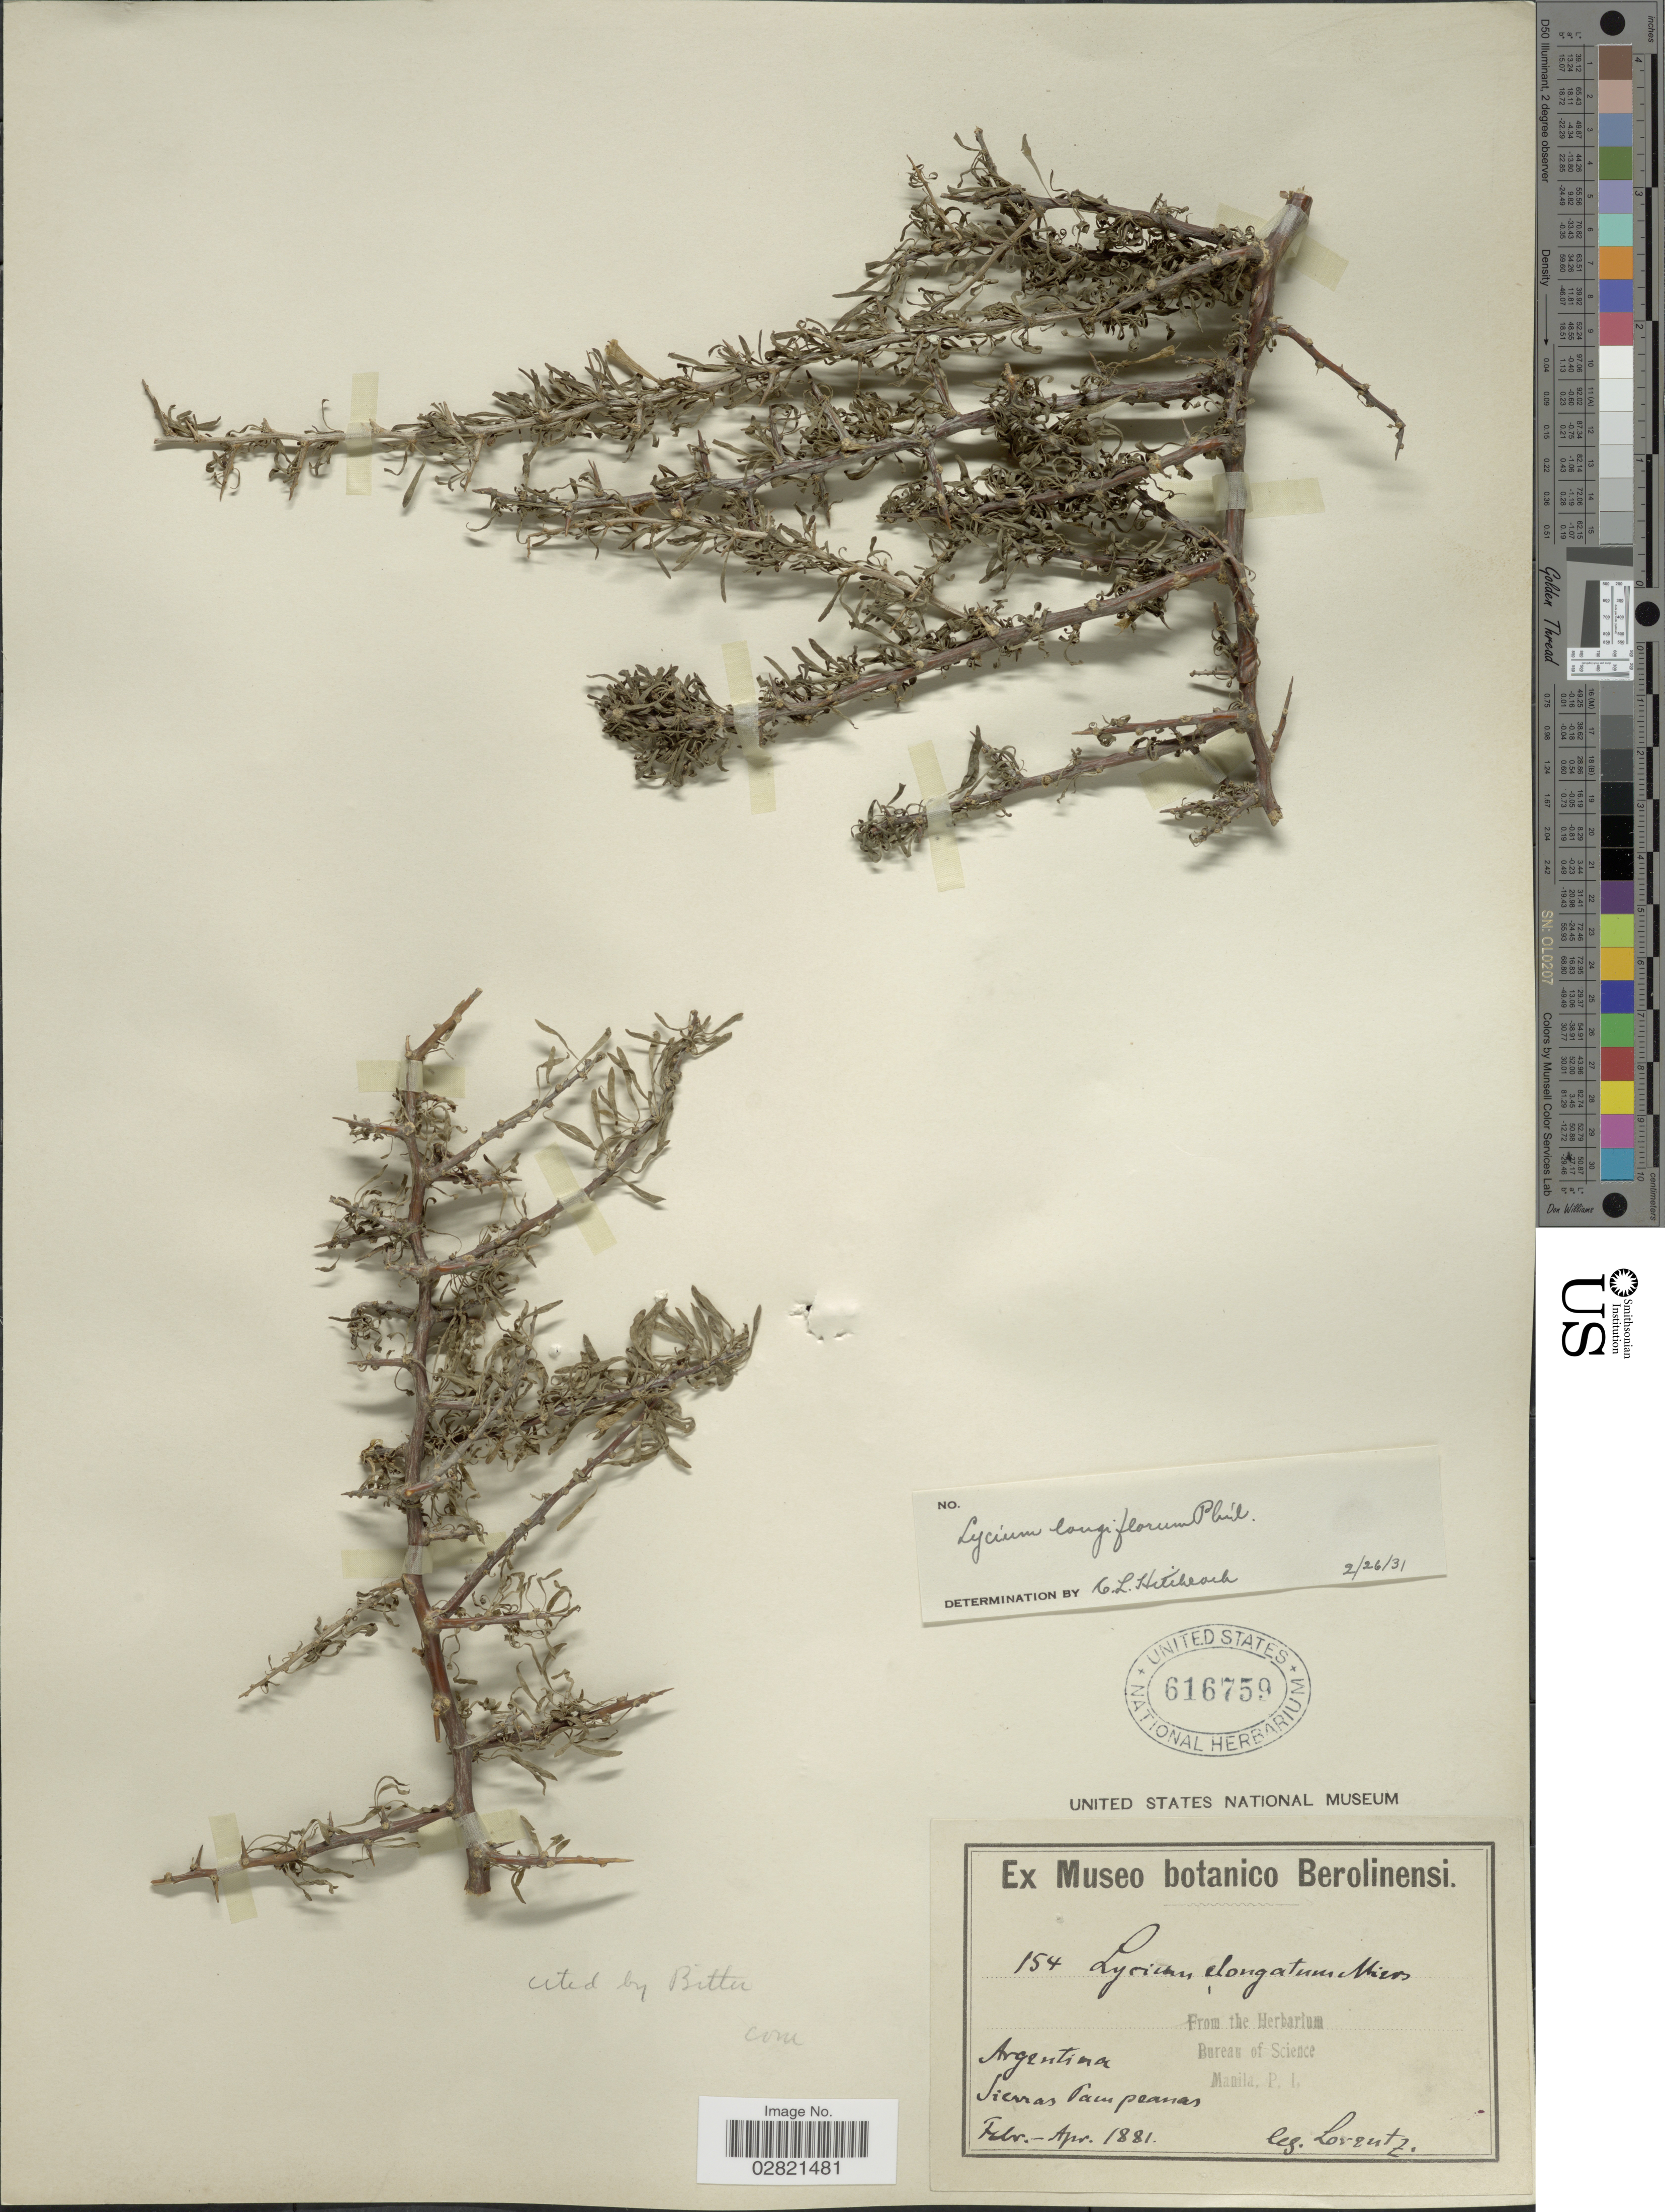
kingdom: Plantae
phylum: Tracheophyta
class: Magnoliopsida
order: Solanales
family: Solanaceae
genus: Lycium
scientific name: Lycium gilliesianum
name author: Miers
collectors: -. Lorentz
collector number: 154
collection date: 1881-02/1881-04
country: Argentina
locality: Sierras Pampeanas.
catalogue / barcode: US 616759